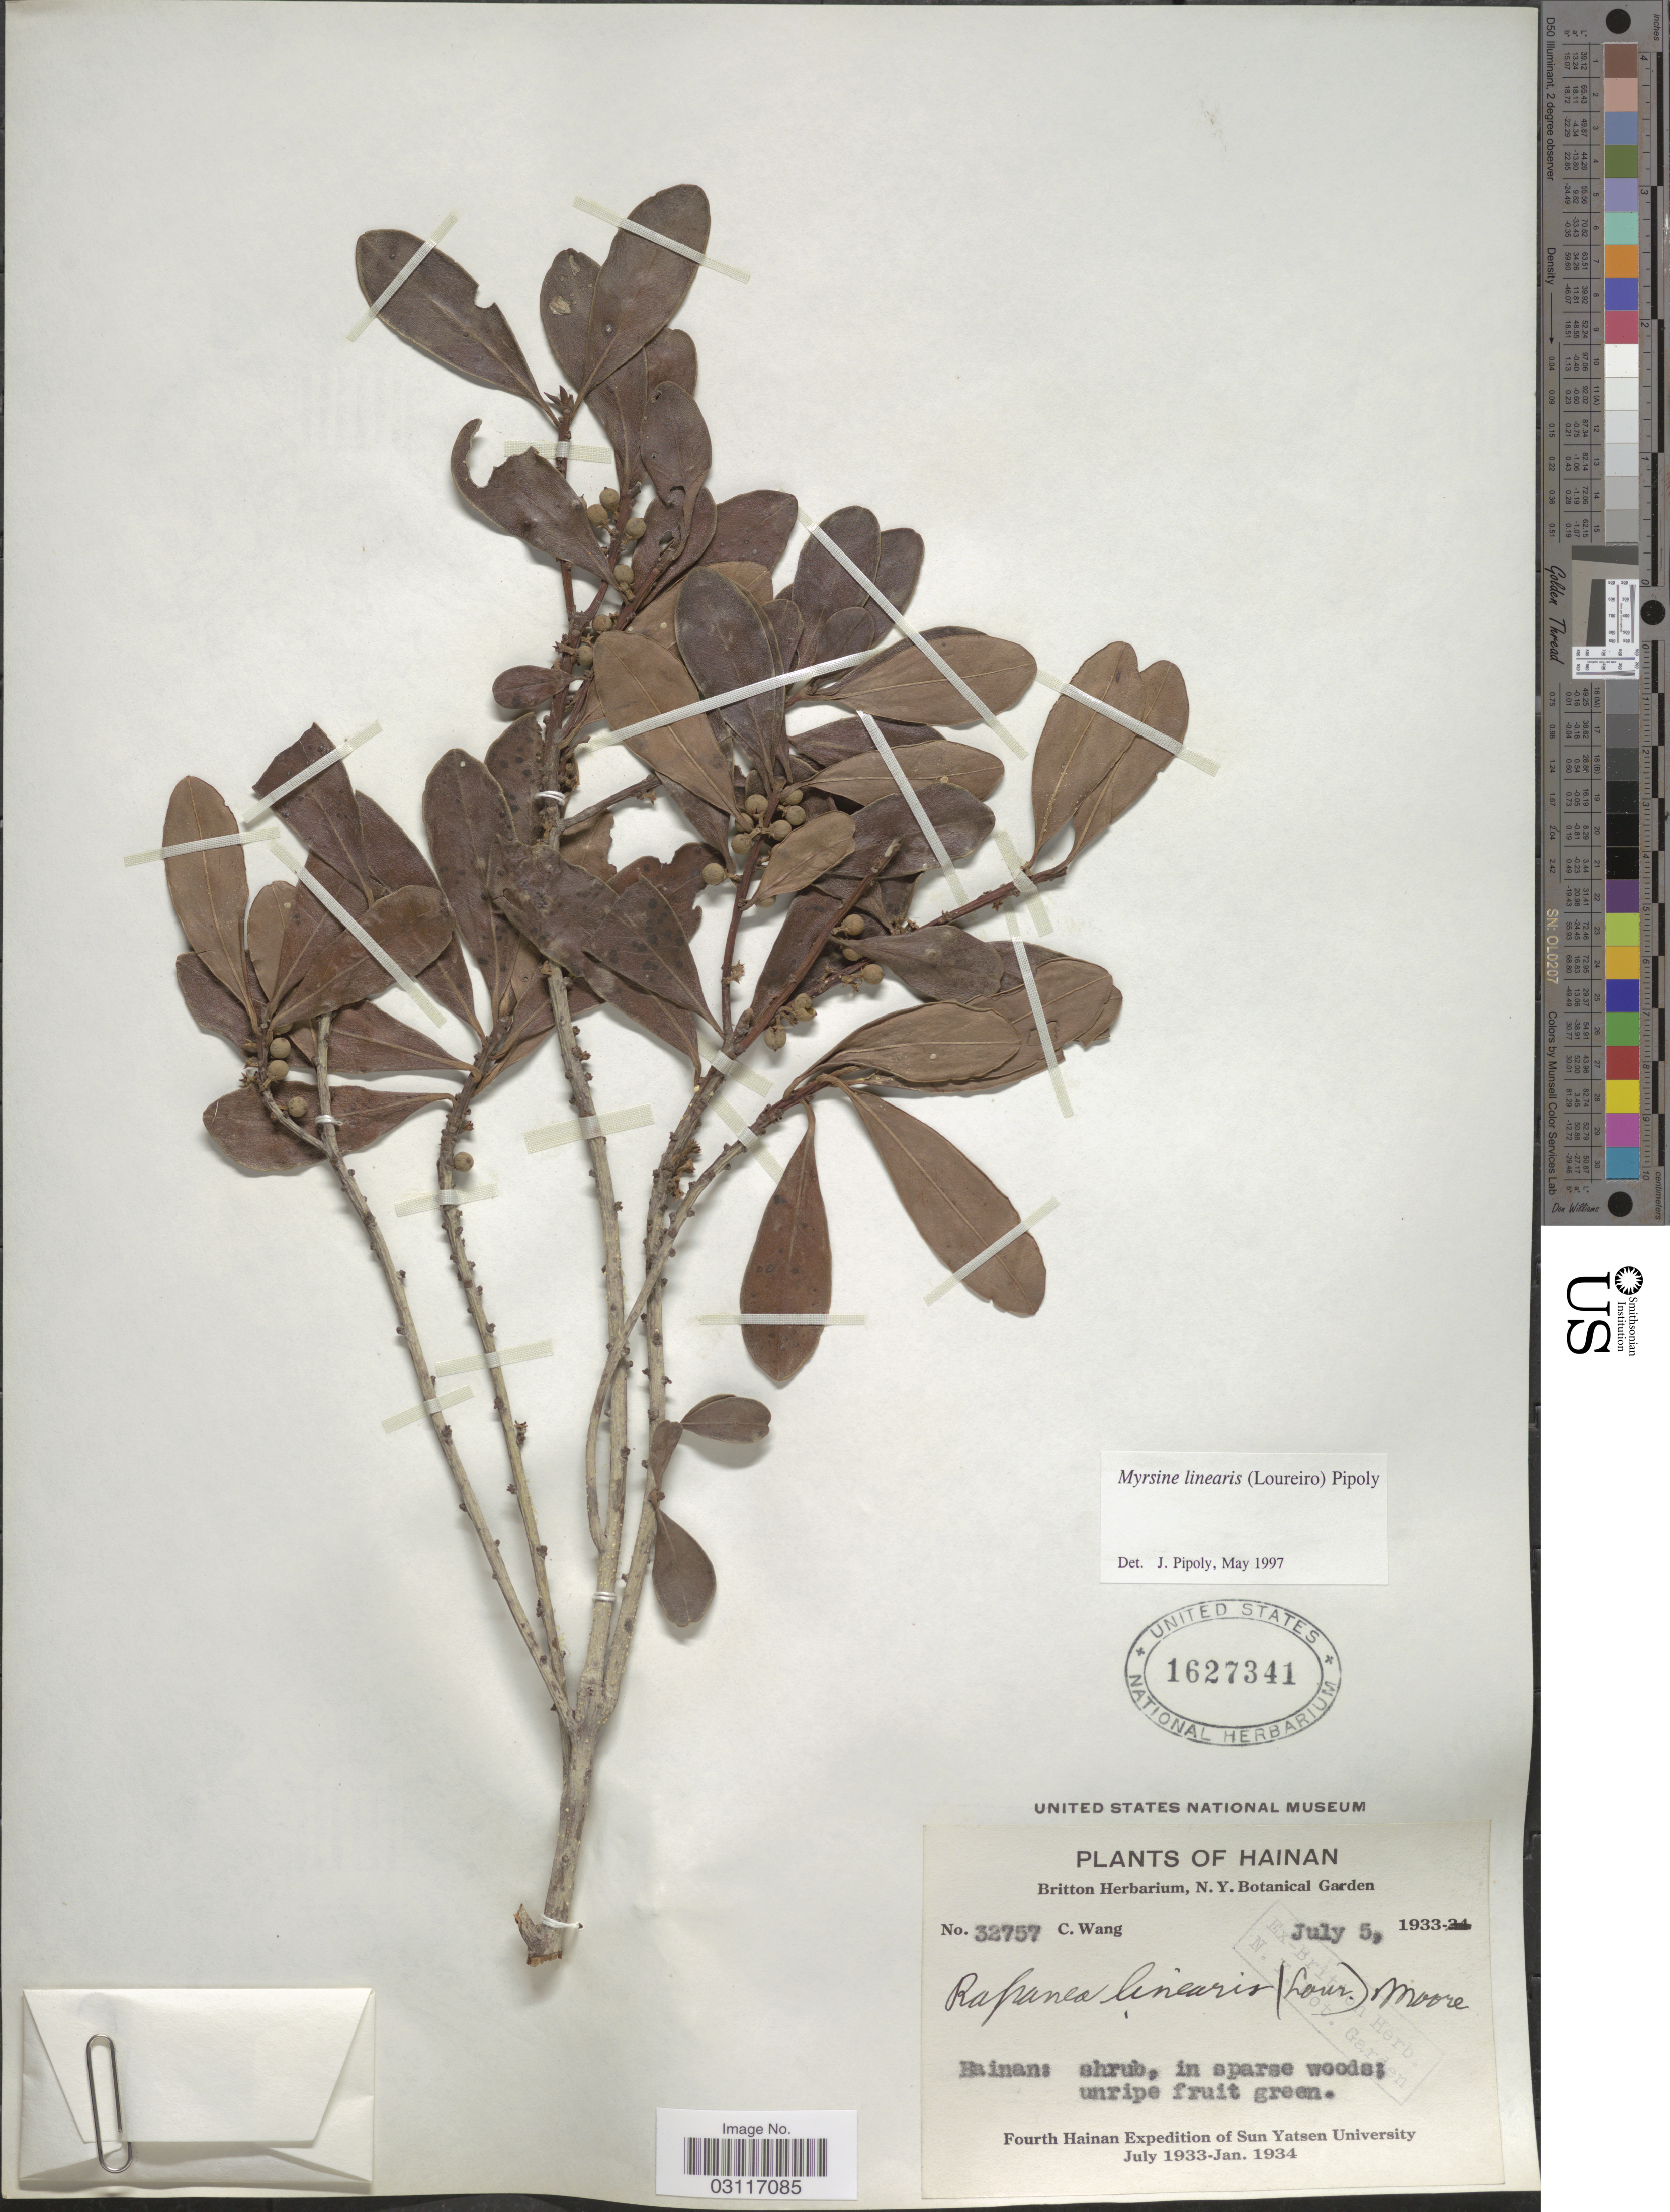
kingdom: Plantae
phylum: Tracheophyta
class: Magnoliopsida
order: Ericales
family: Primulaceae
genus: Myrsine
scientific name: Myrsine linearis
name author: (Lour.) Poir.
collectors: C. Wang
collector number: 32757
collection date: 1933-07-05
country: China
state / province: Hainan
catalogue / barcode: US 1627341